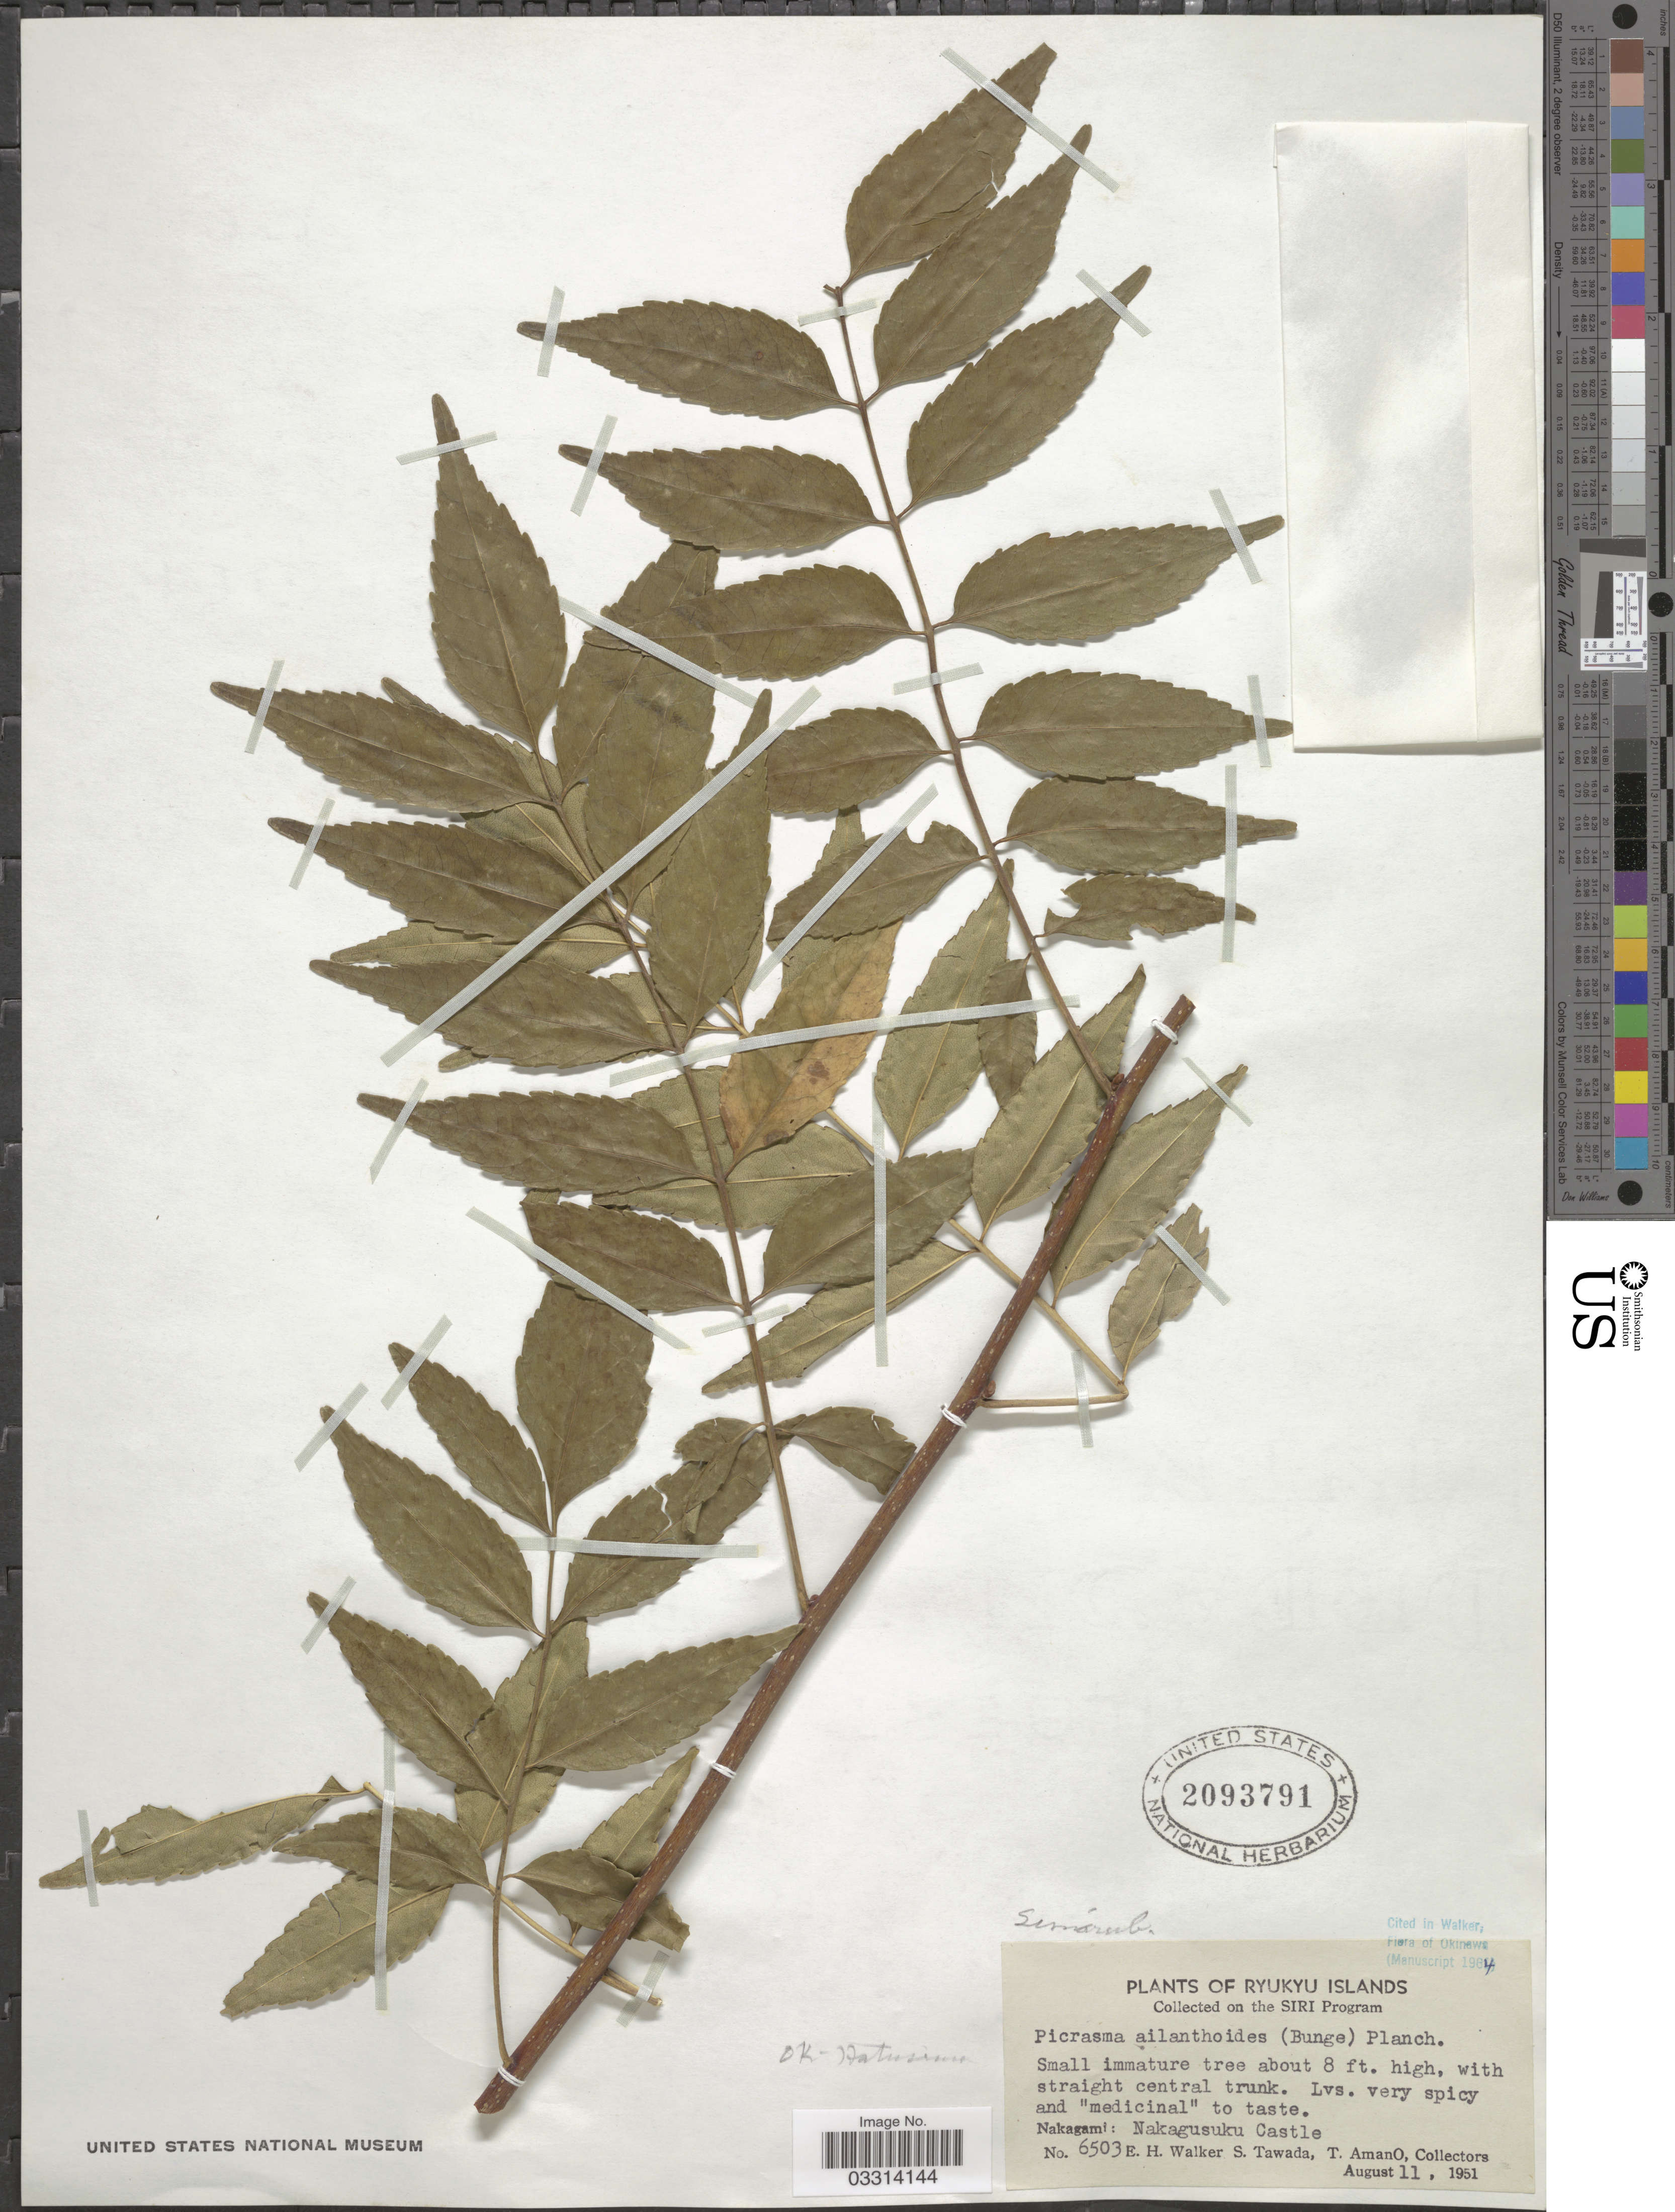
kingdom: Plantae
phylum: Tracheophyta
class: Magnoliopsida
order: Sapindales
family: Simaroubaceae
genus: Picrasma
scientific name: Picrasma ailanthoides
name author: (Bunge) Planch.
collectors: E. H. Walker, S. Tawada & T. Amano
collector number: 6503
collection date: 1951-08-11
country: Japan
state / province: Okinawa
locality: Ryukyu Islands. Nakagami: Nakagusuku Castle.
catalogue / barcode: US 2093791